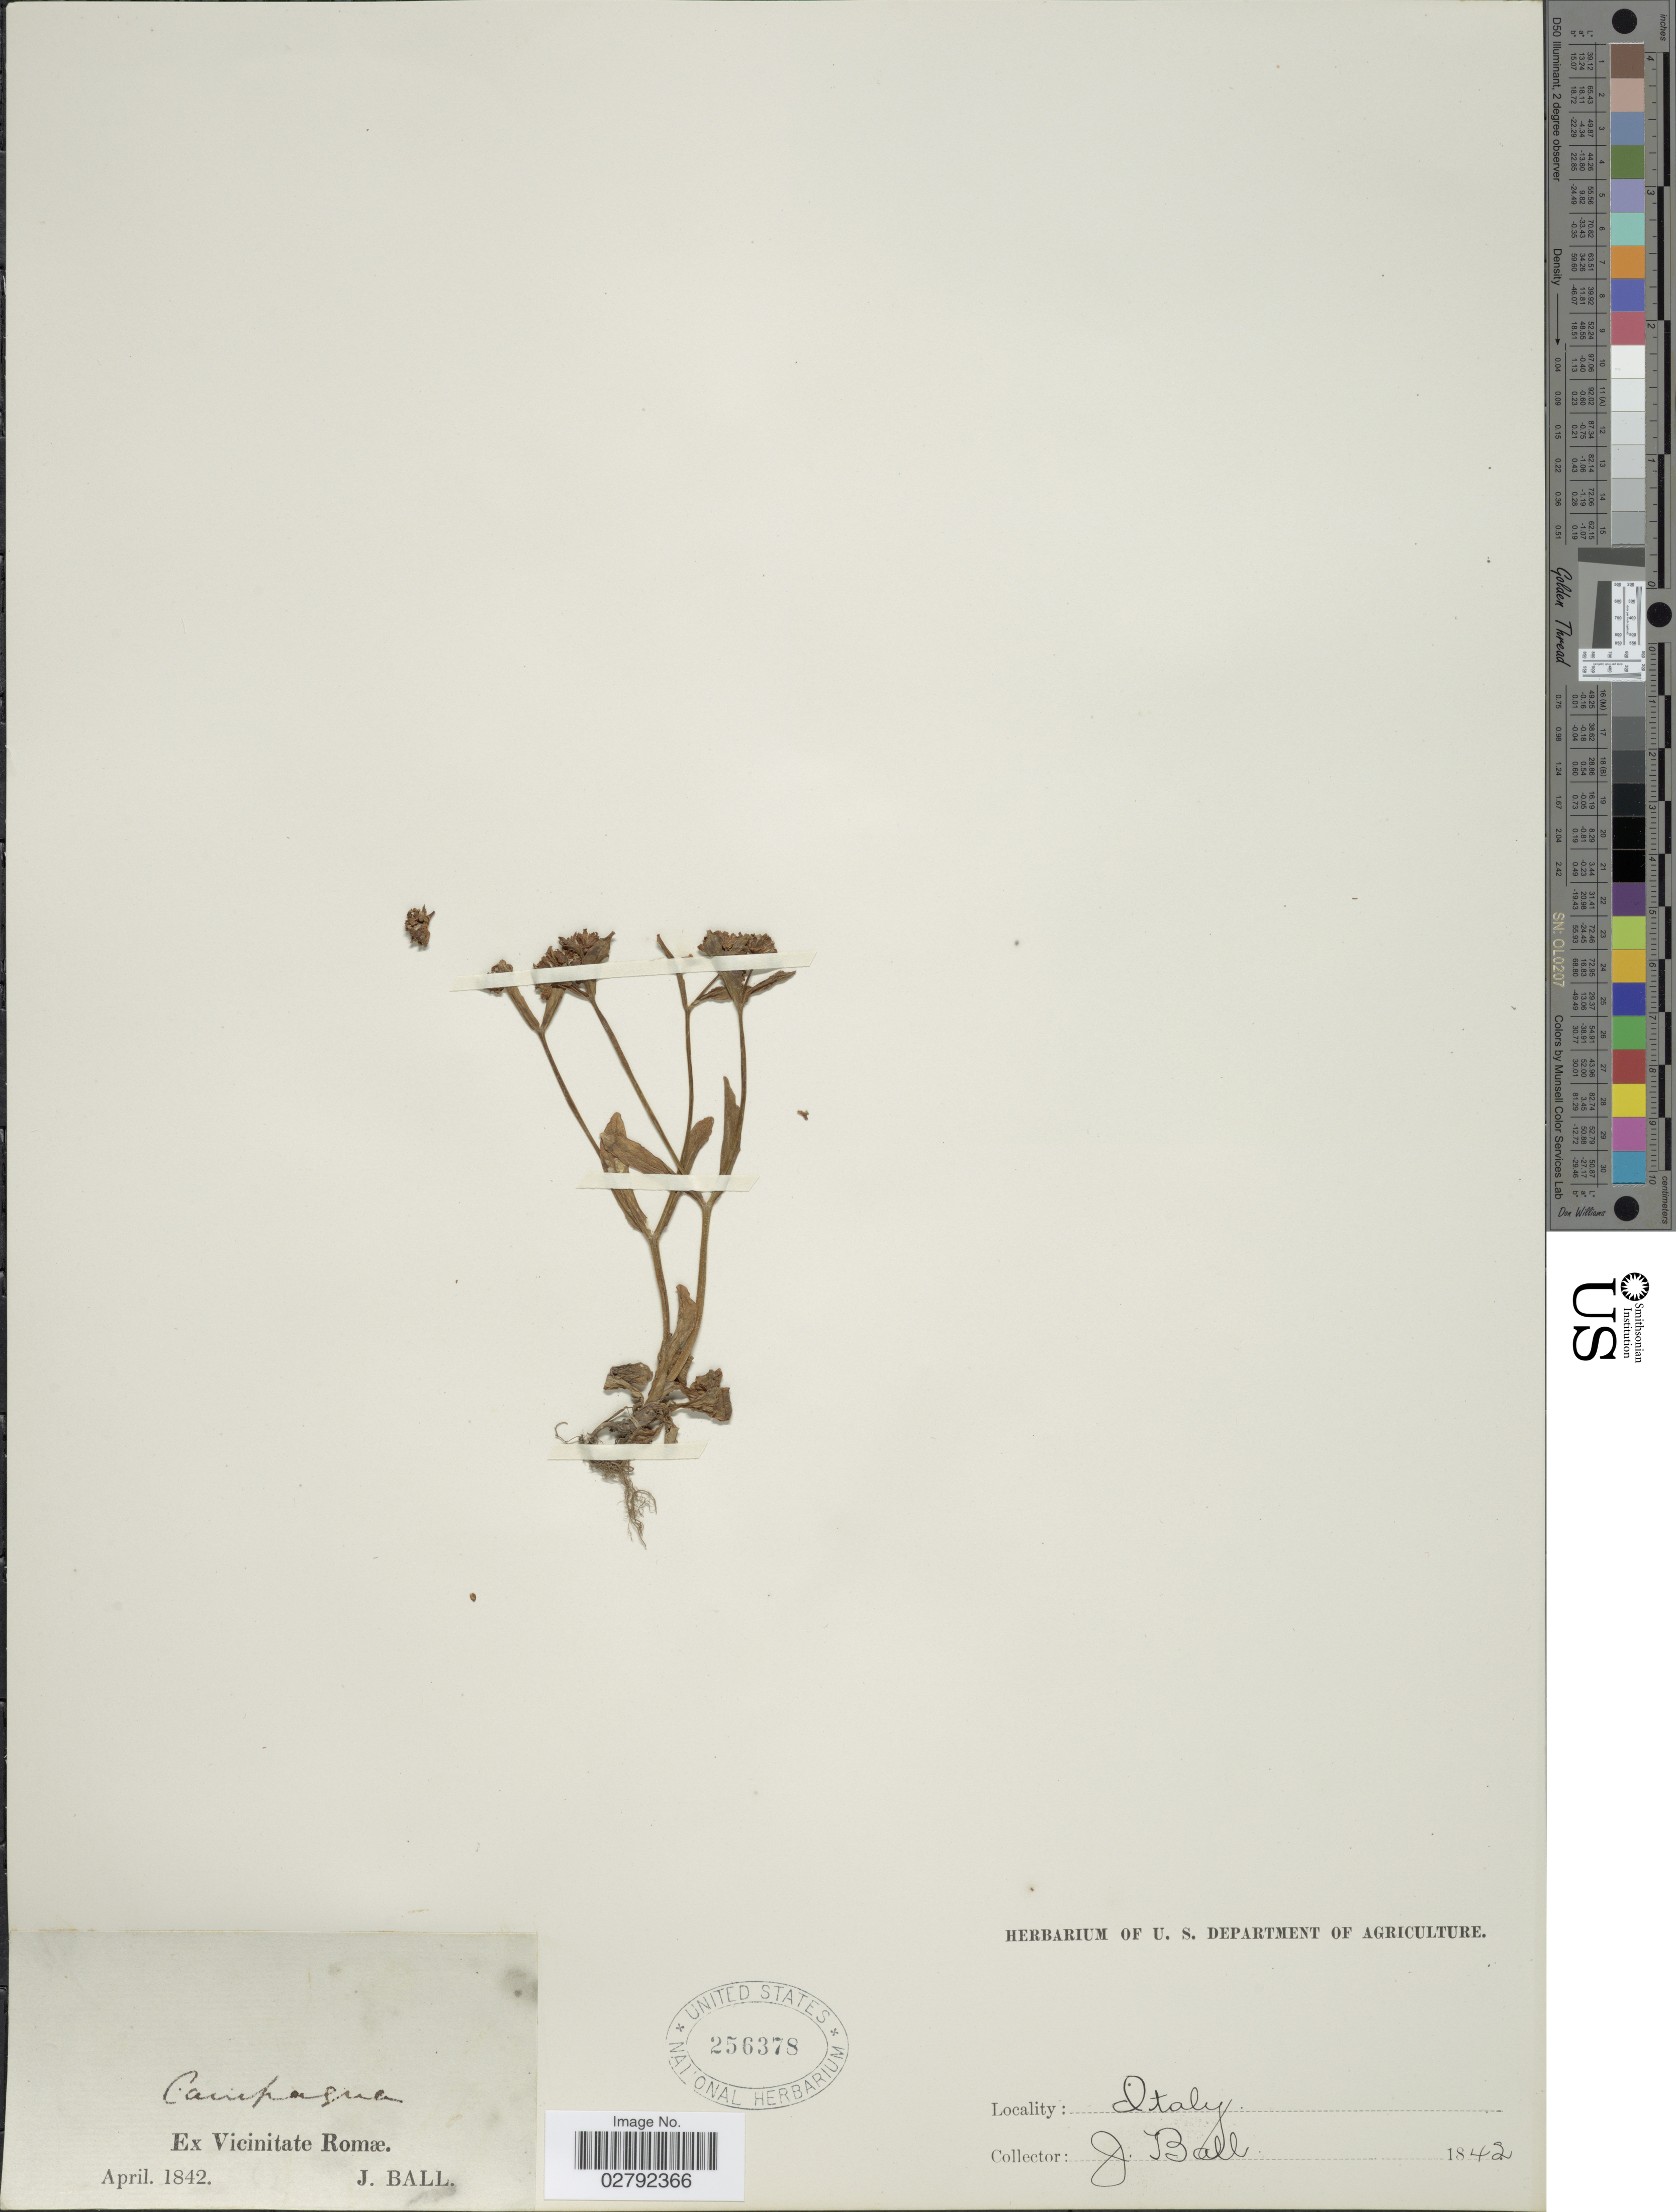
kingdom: Plantae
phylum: Tracheophyta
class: Magnoliopsida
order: Dipsacales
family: Caprifoliaceae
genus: Valerianella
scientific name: Valerianella sp.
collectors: J. Ball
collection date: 1842-04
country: Italy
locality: Vicinitate Romæ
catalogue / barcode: US 256378